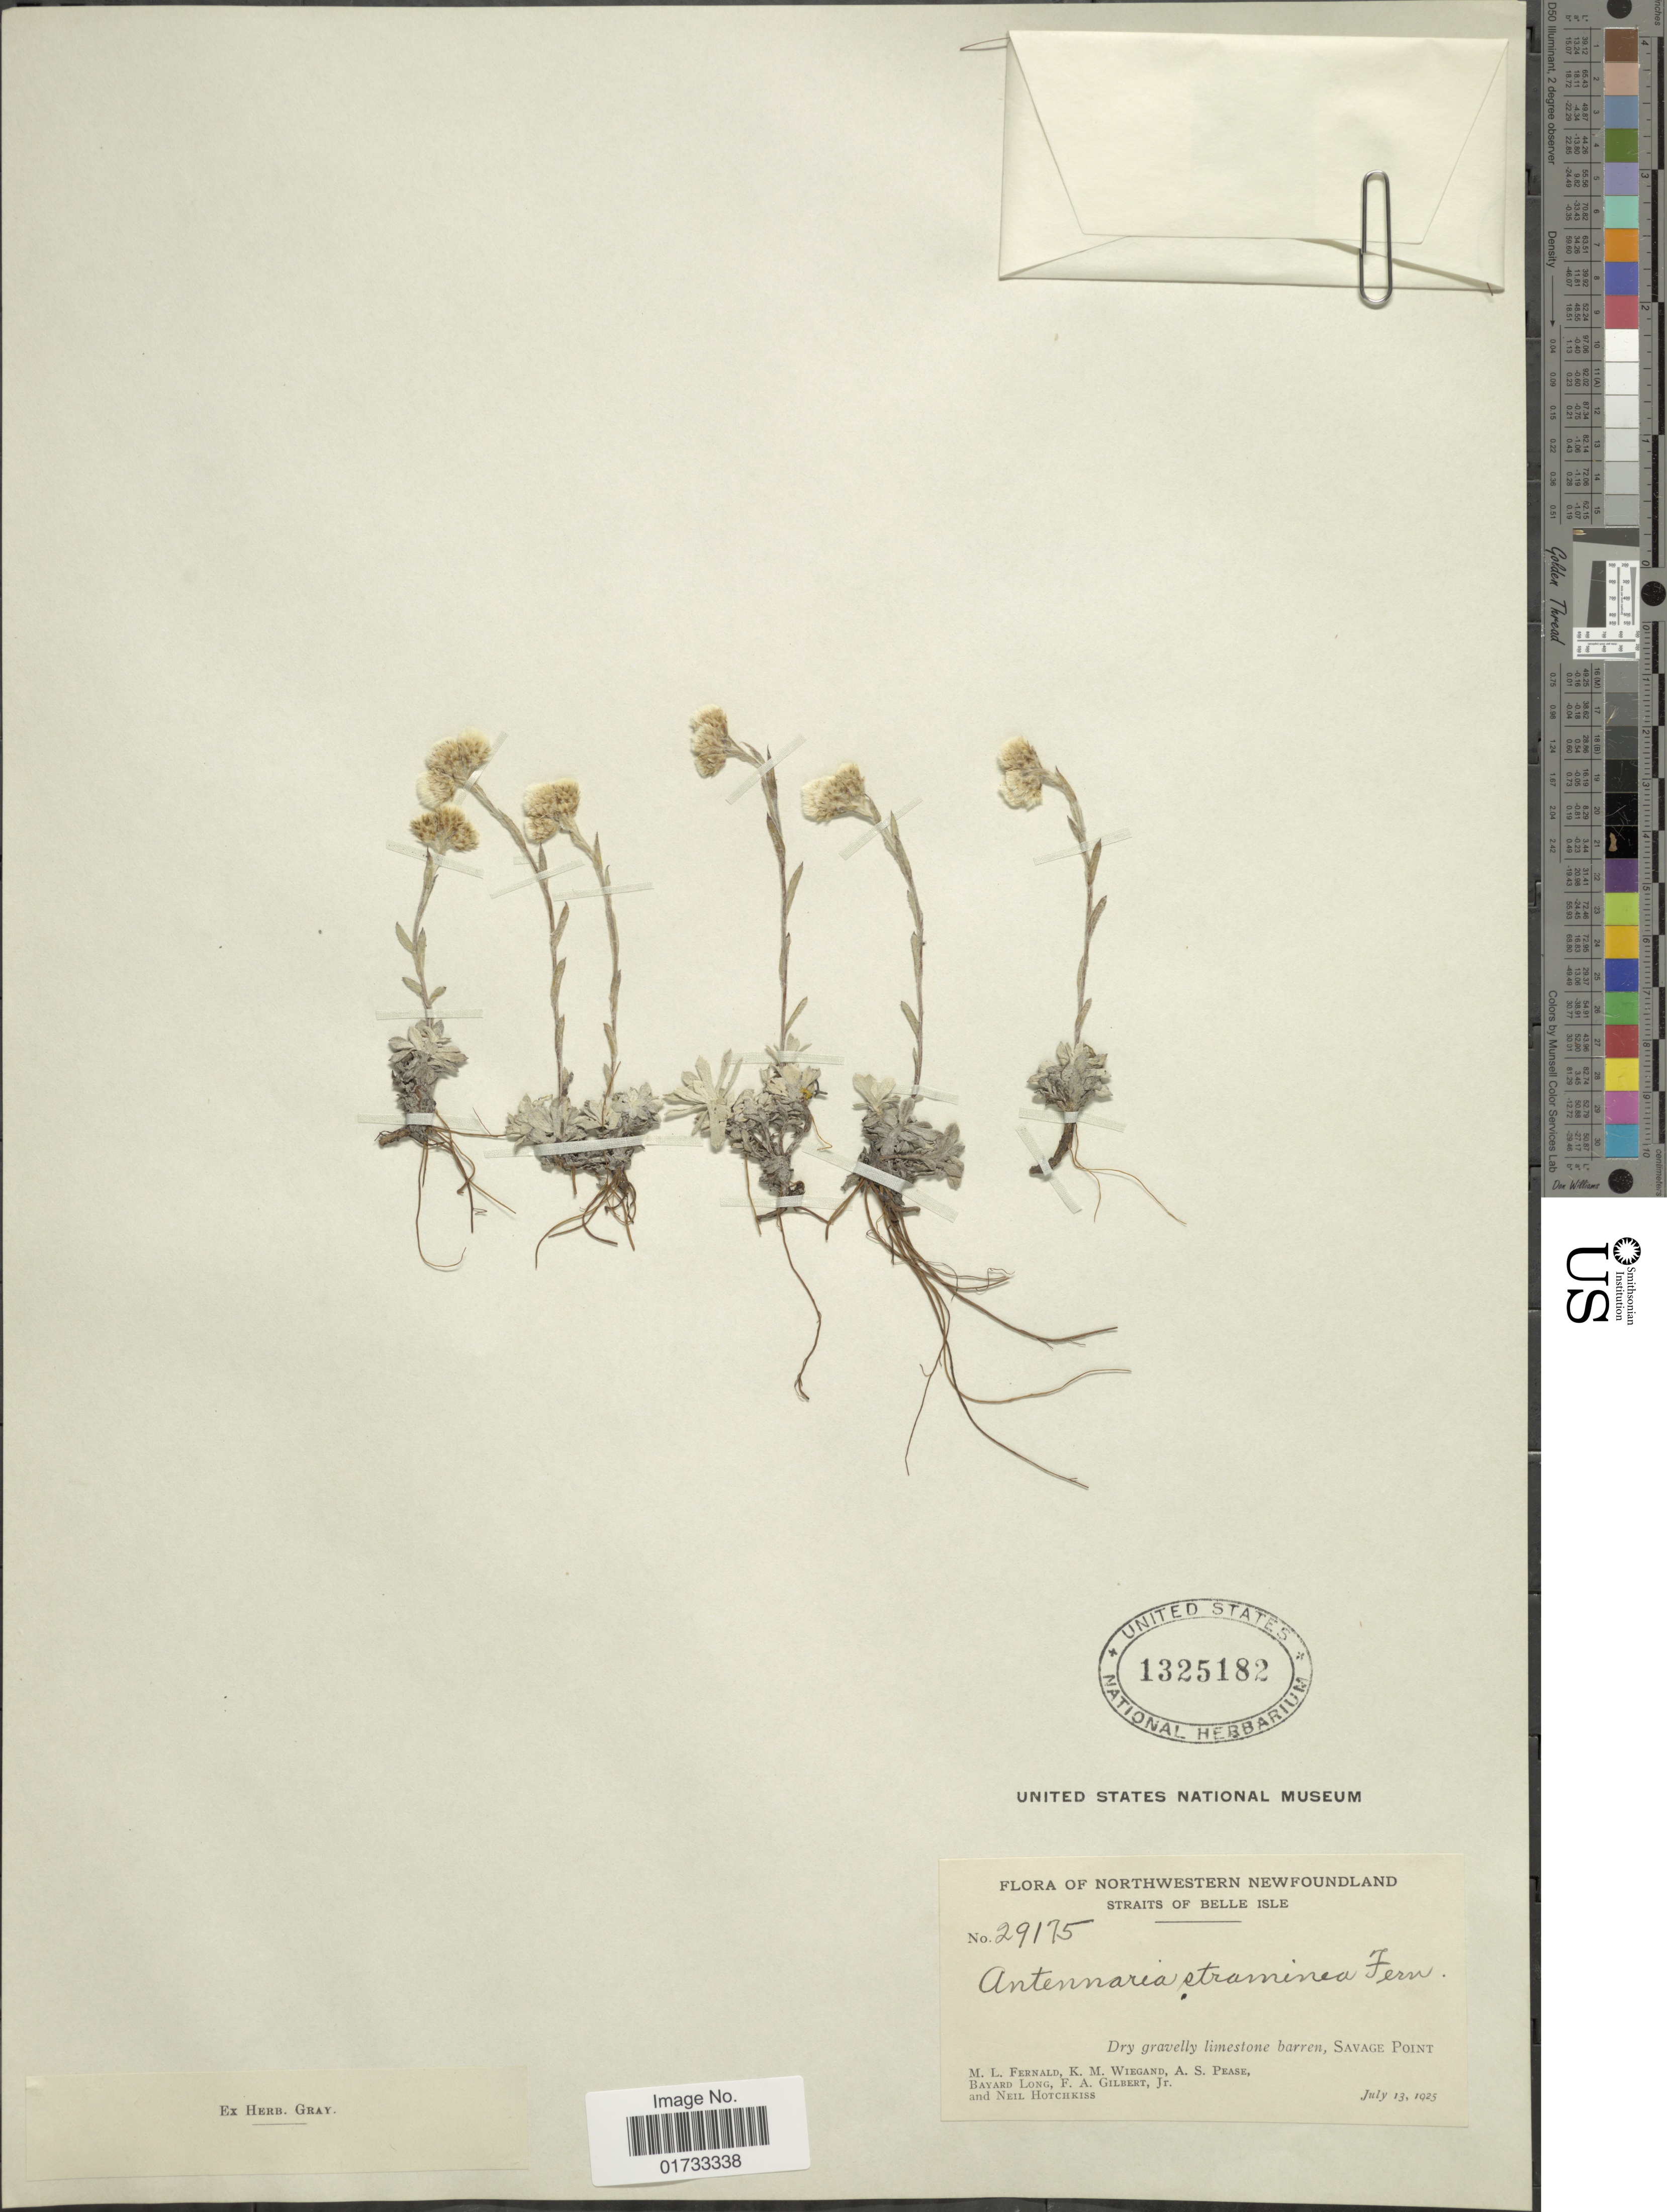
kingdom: Plantae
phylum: Tracheophyta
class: Magnoliopsida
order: Asterales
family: Asteraceae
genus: Antennaria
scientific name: Antennaria straminea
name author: Fernald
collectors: M. L. Fernald, K. M. Wiegand, A. S. Pease, B. Long & et al.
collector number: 29175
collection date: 1925-07-13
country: Canada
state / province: Newfoundland and Labrador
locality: Northwestern Newfoundland, Straits of Belle Isle, dry gravelly limestone barren, Savage Point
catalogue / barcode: US 1325182